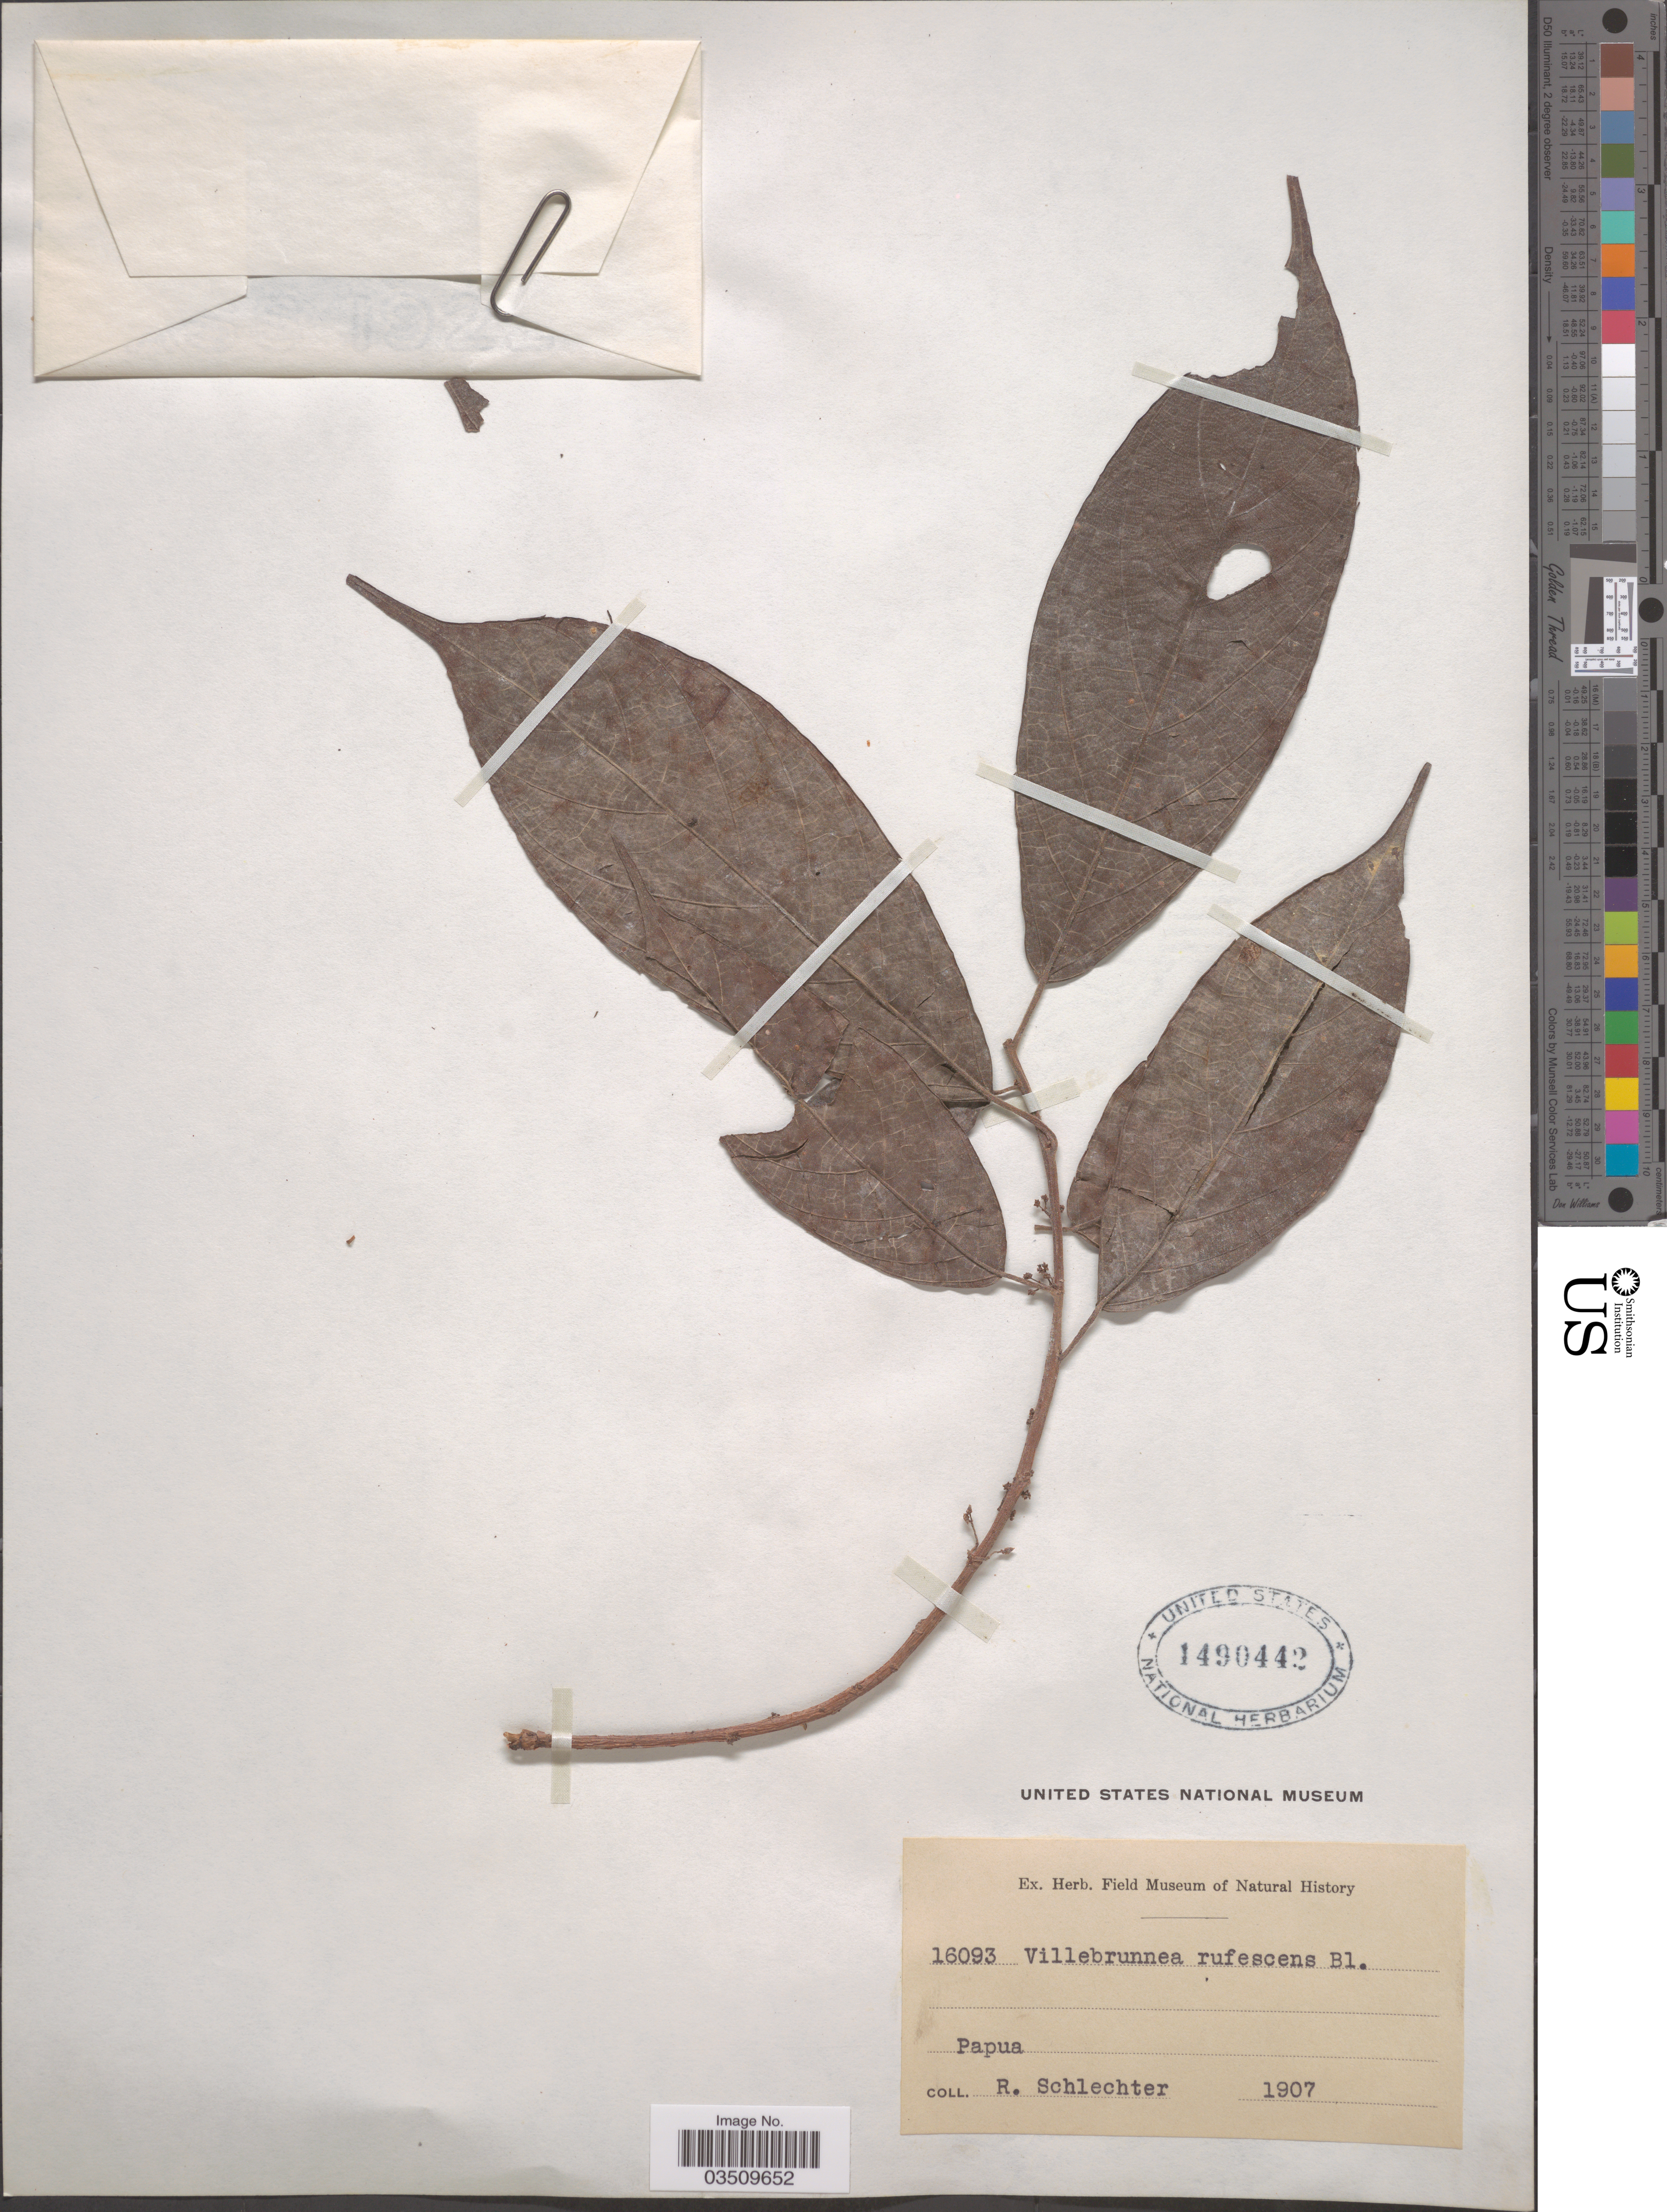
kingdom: Plantae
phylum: Tracheophyta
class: Magnoliopsida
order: Rosales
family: Urticaceae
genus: Oreocnide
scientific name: Oreocnide rubescens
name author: (Blume) Miq.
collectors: F. R. R. Schlechter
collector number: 16093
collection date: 1907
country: Papua New Guinea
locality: Papua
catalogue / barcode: US 1490442